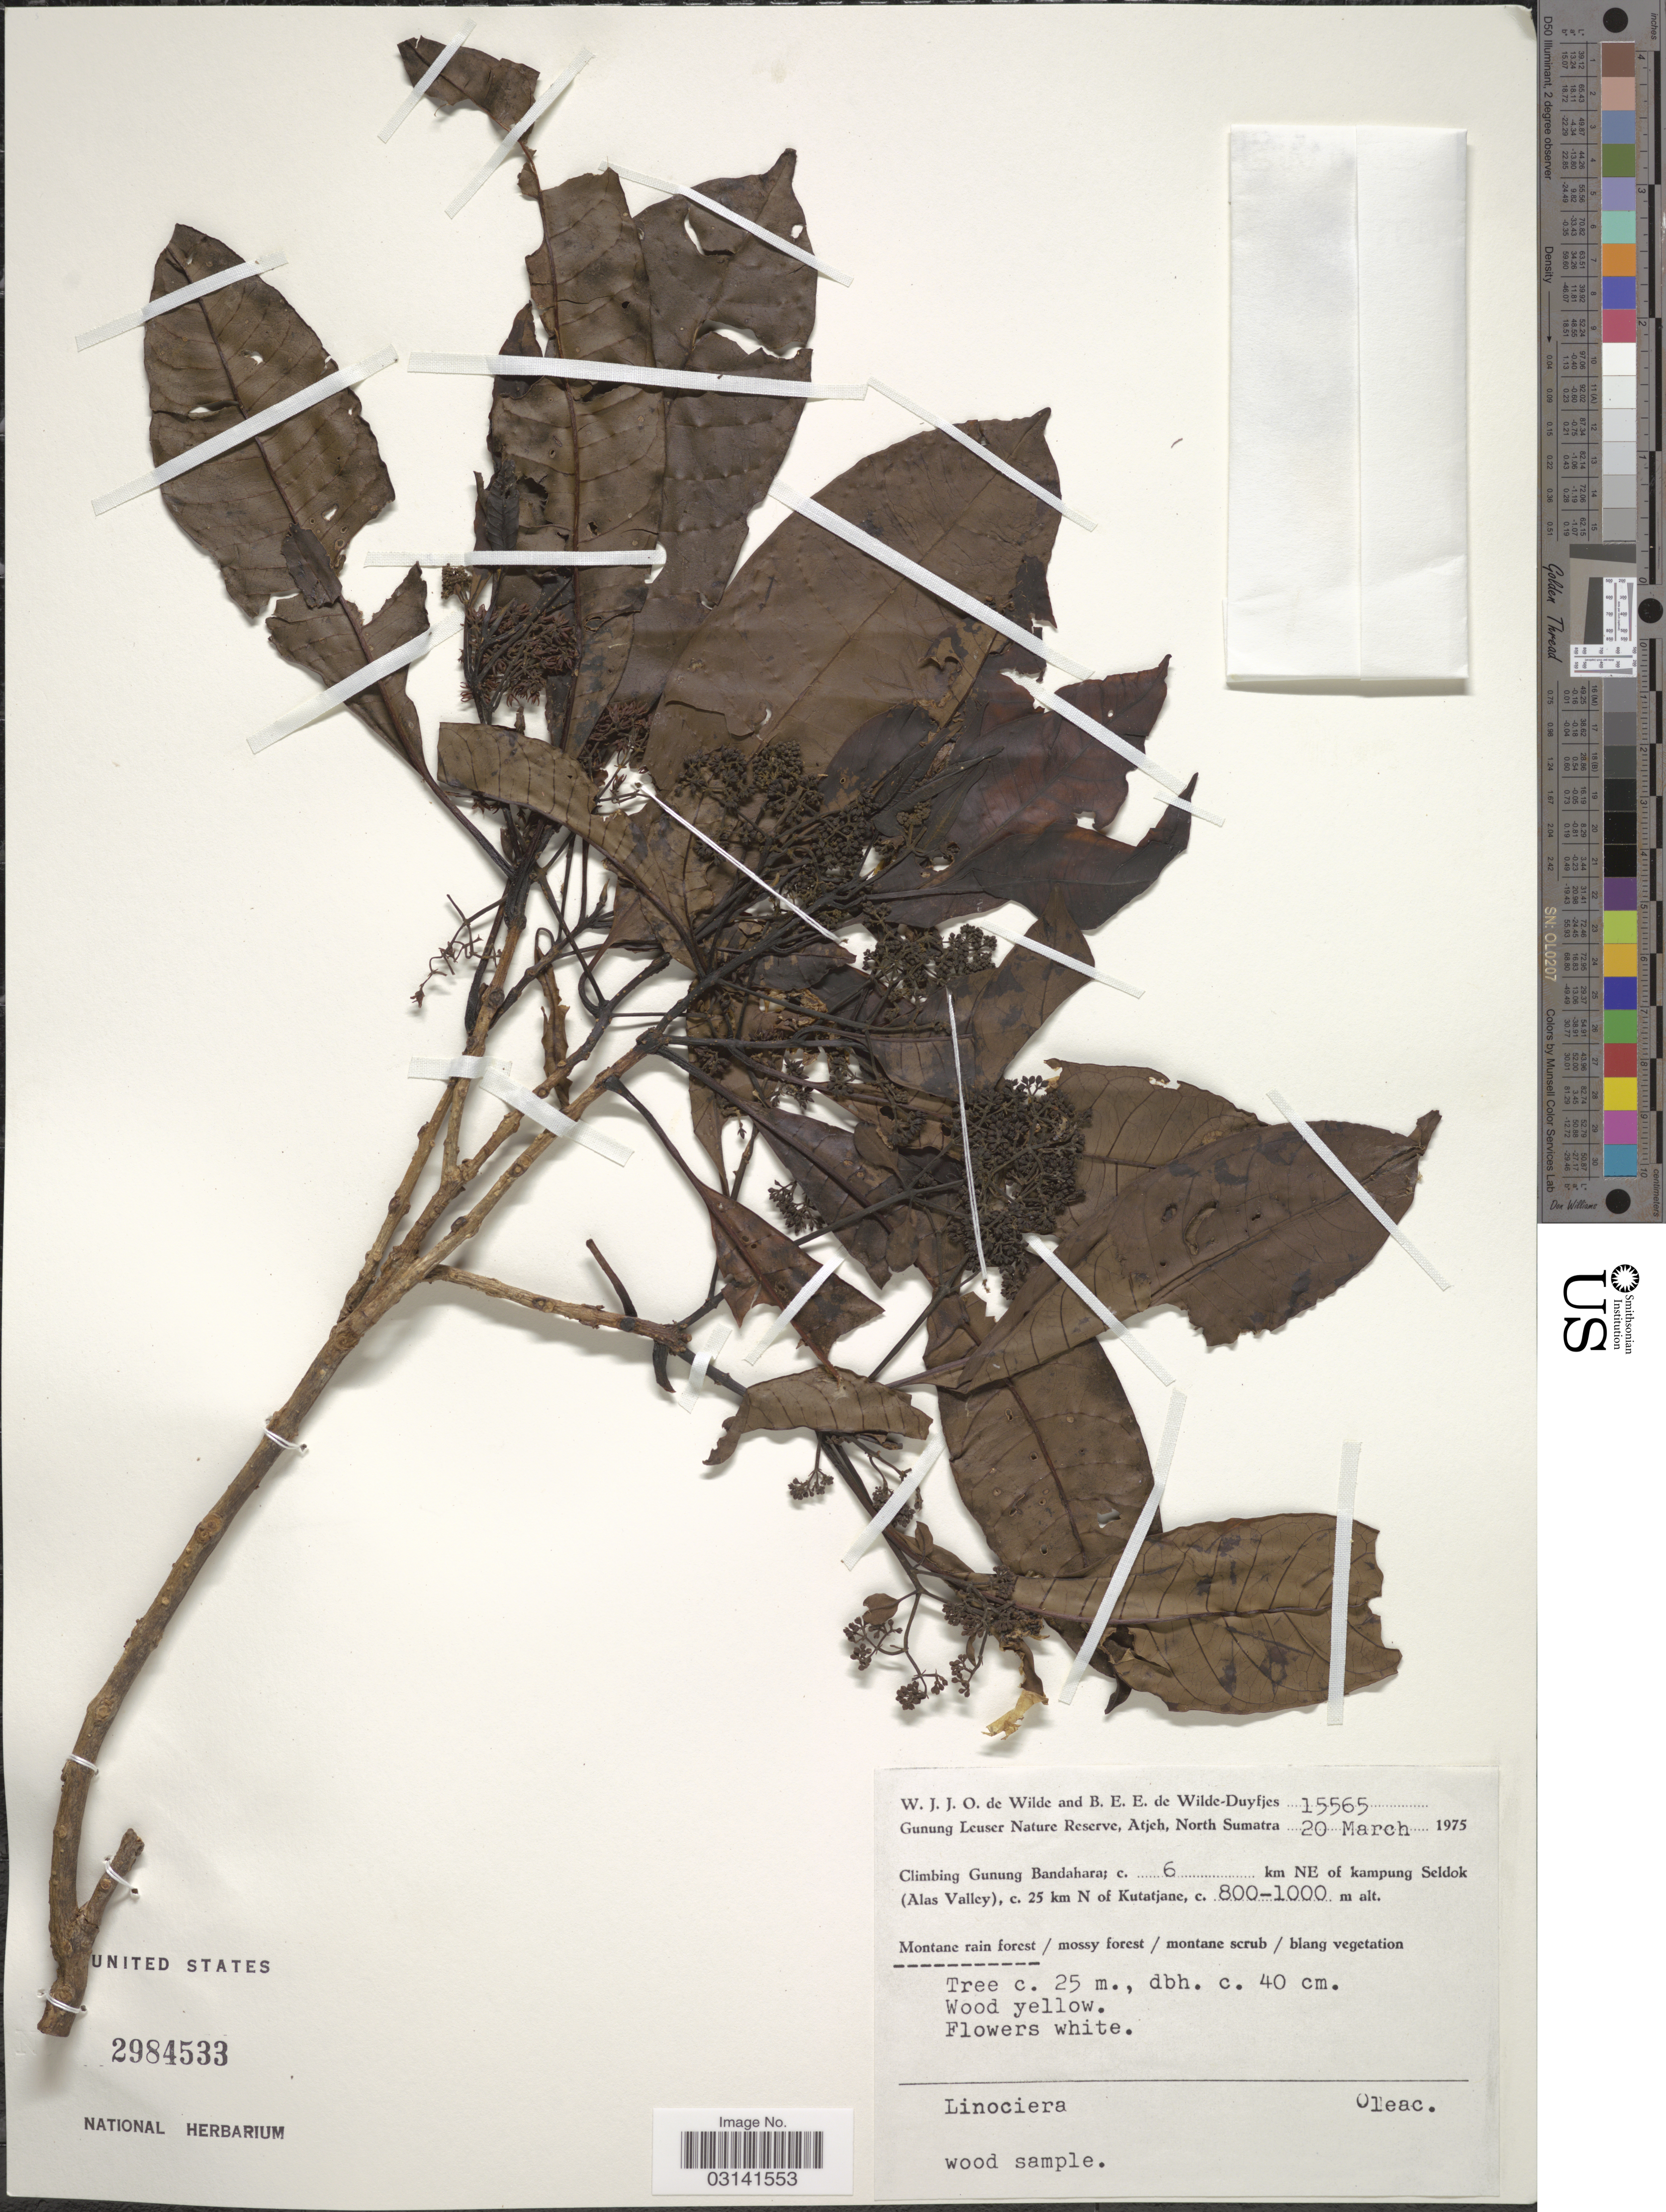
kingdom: Plantae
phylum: Tracheophyta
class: Magnoliopsida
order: Lamiales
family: Oleaceae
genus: Chionanthus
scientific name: Chionanthus sp.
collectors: W. J. de Wilde & B. E. de Wilde-Duyfjes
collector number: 15565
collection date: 1975-03-20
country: Indonesia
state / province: Sumatra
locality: Gunung Leuser Nature Reserve, Atjeh, North Sumatra. Climbing Gunung Bandahara; c. 6 km NE of kampung Seldok (Alas Valley), c. 25 km N of Kutatjane.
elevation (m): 800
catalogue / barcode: US 2984533